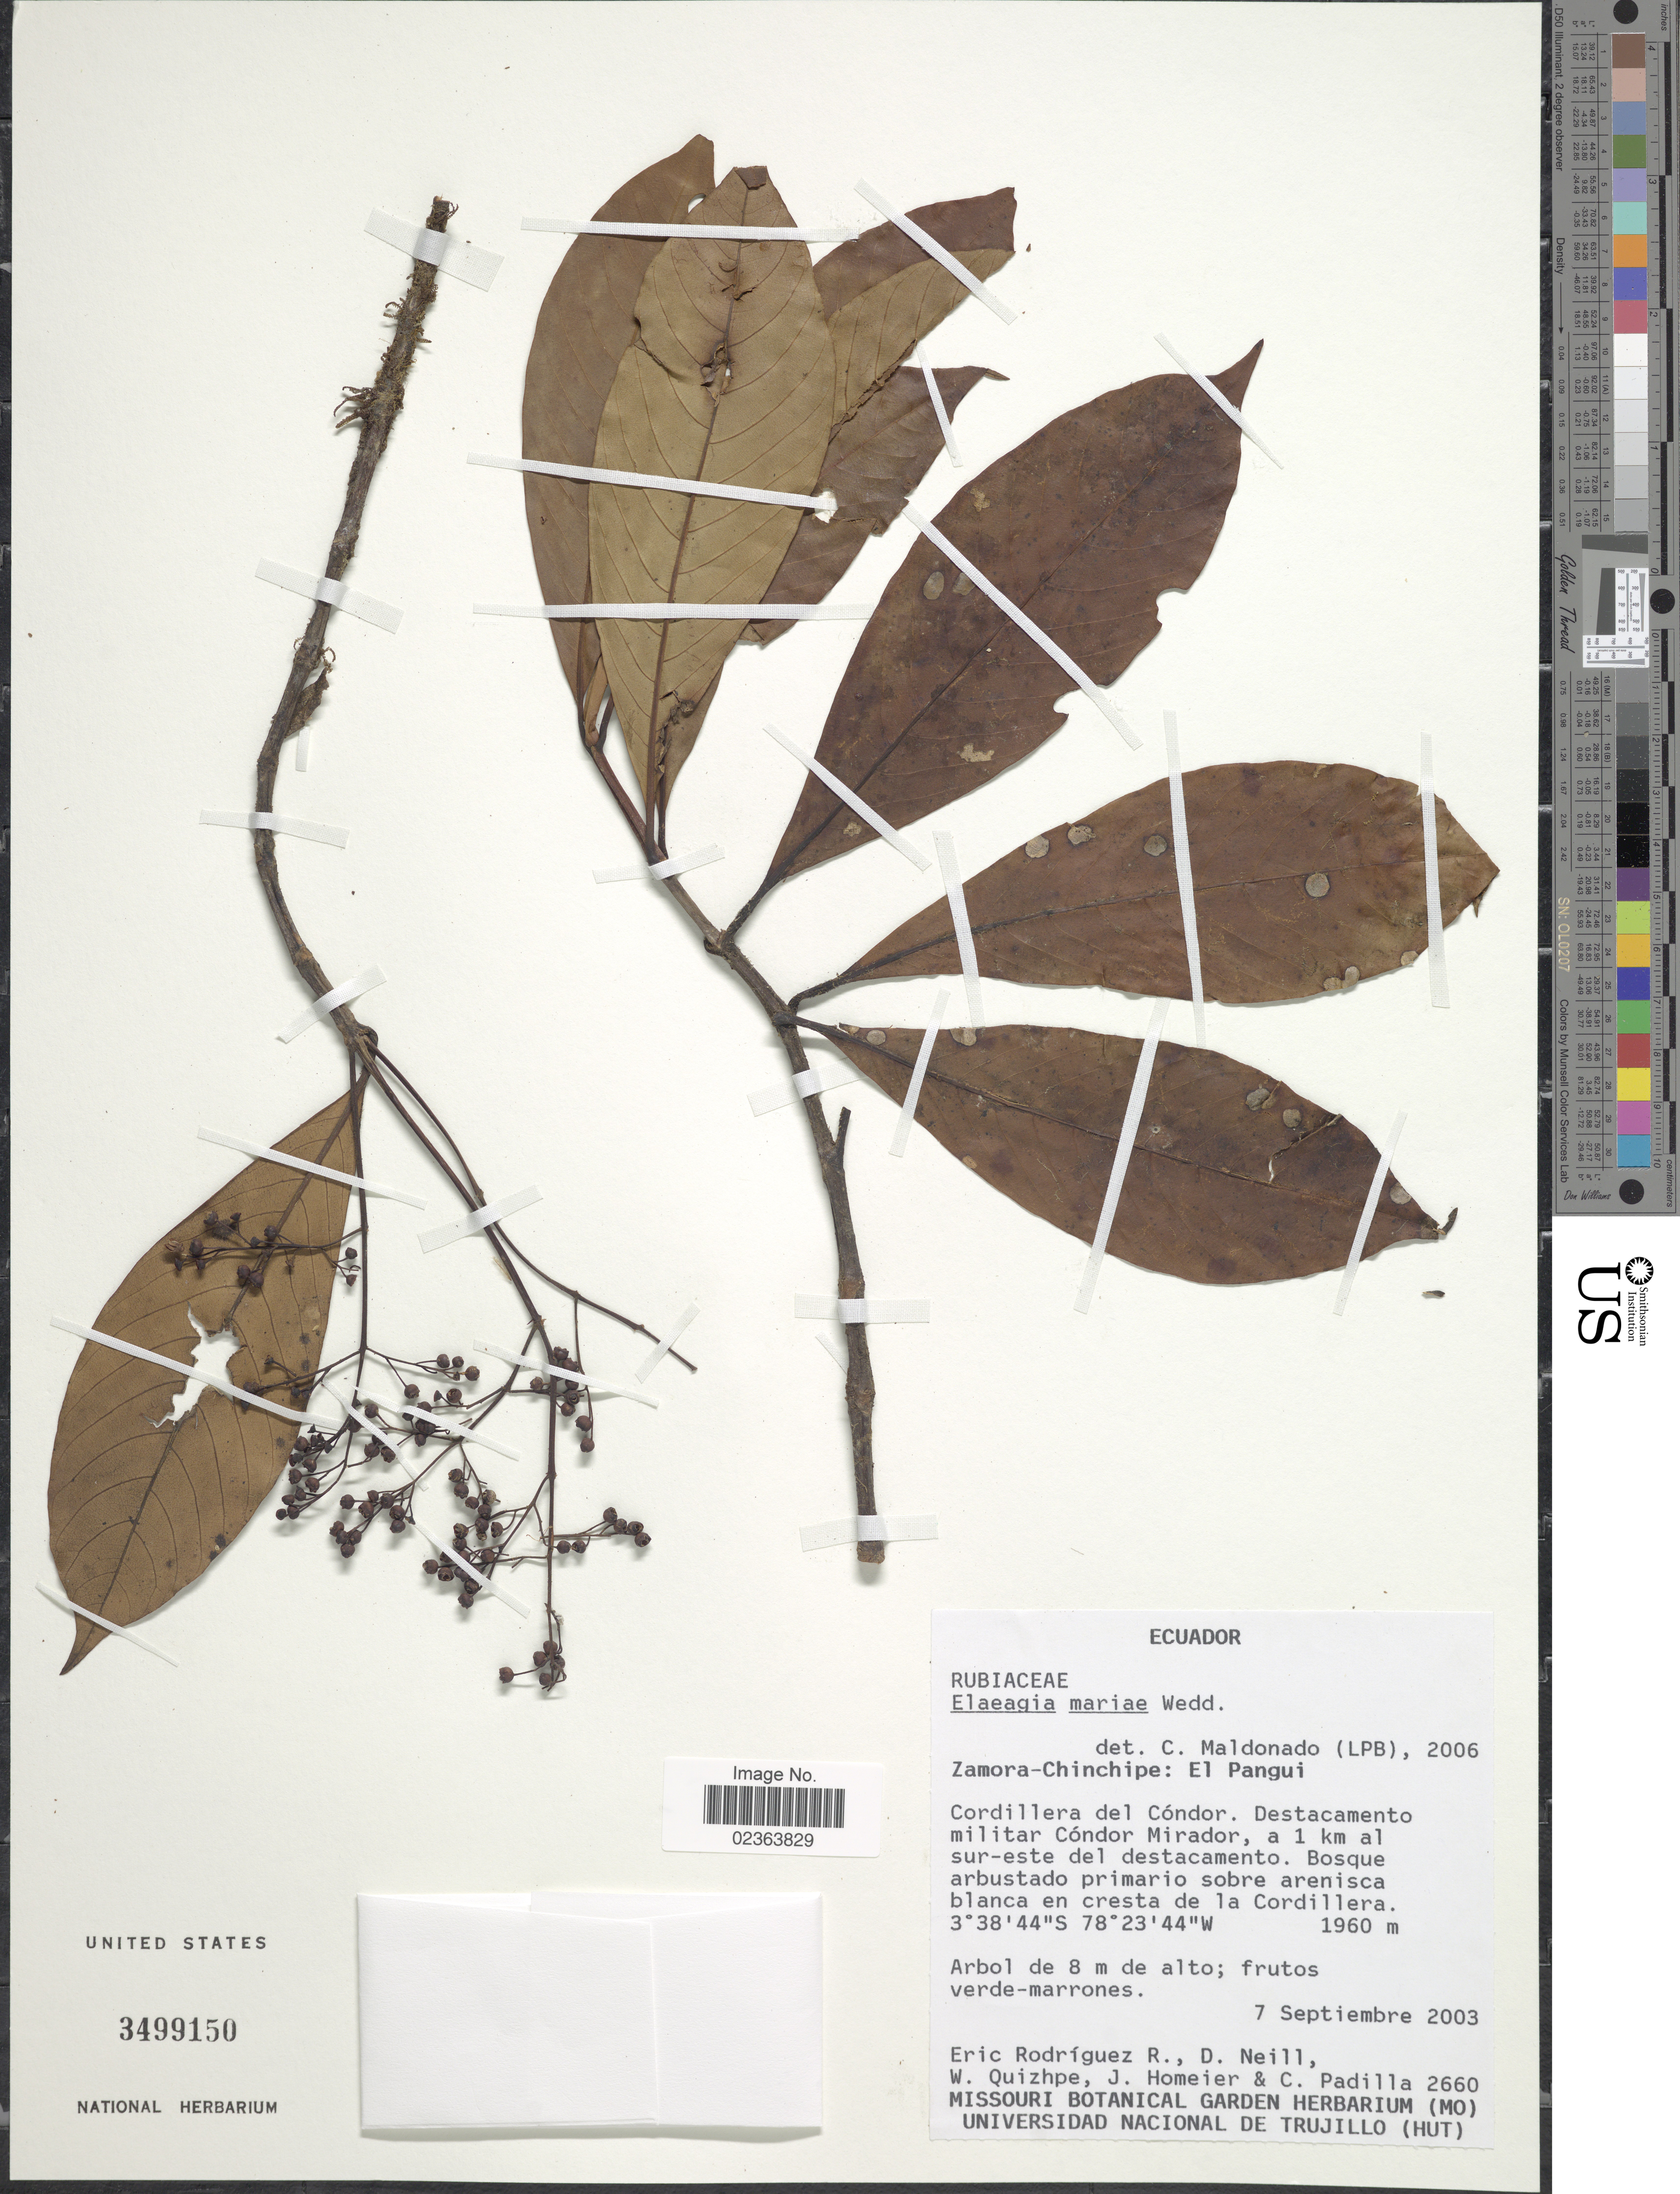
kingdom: Plantae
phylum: Tracheophyta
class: Magnoliopsida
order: Gentianales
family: Rubiaceae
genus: Elaeagia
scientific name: Elaeagia mariae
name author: Wedd.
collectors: E. Rodríguez R., D. Neill, W. Quizhpe, J. Homeier & C. Padilla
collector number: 2660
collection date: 2003-09-07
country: Ecuador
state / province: Zamora-Chinchipe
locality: Zamora-Chinchipe: El Pangui, Cordillera del Condor, Destacamneto militar Condor MIrador, a 1 km al sur-este del destacamento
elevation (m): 1960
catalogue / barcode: US 3499150